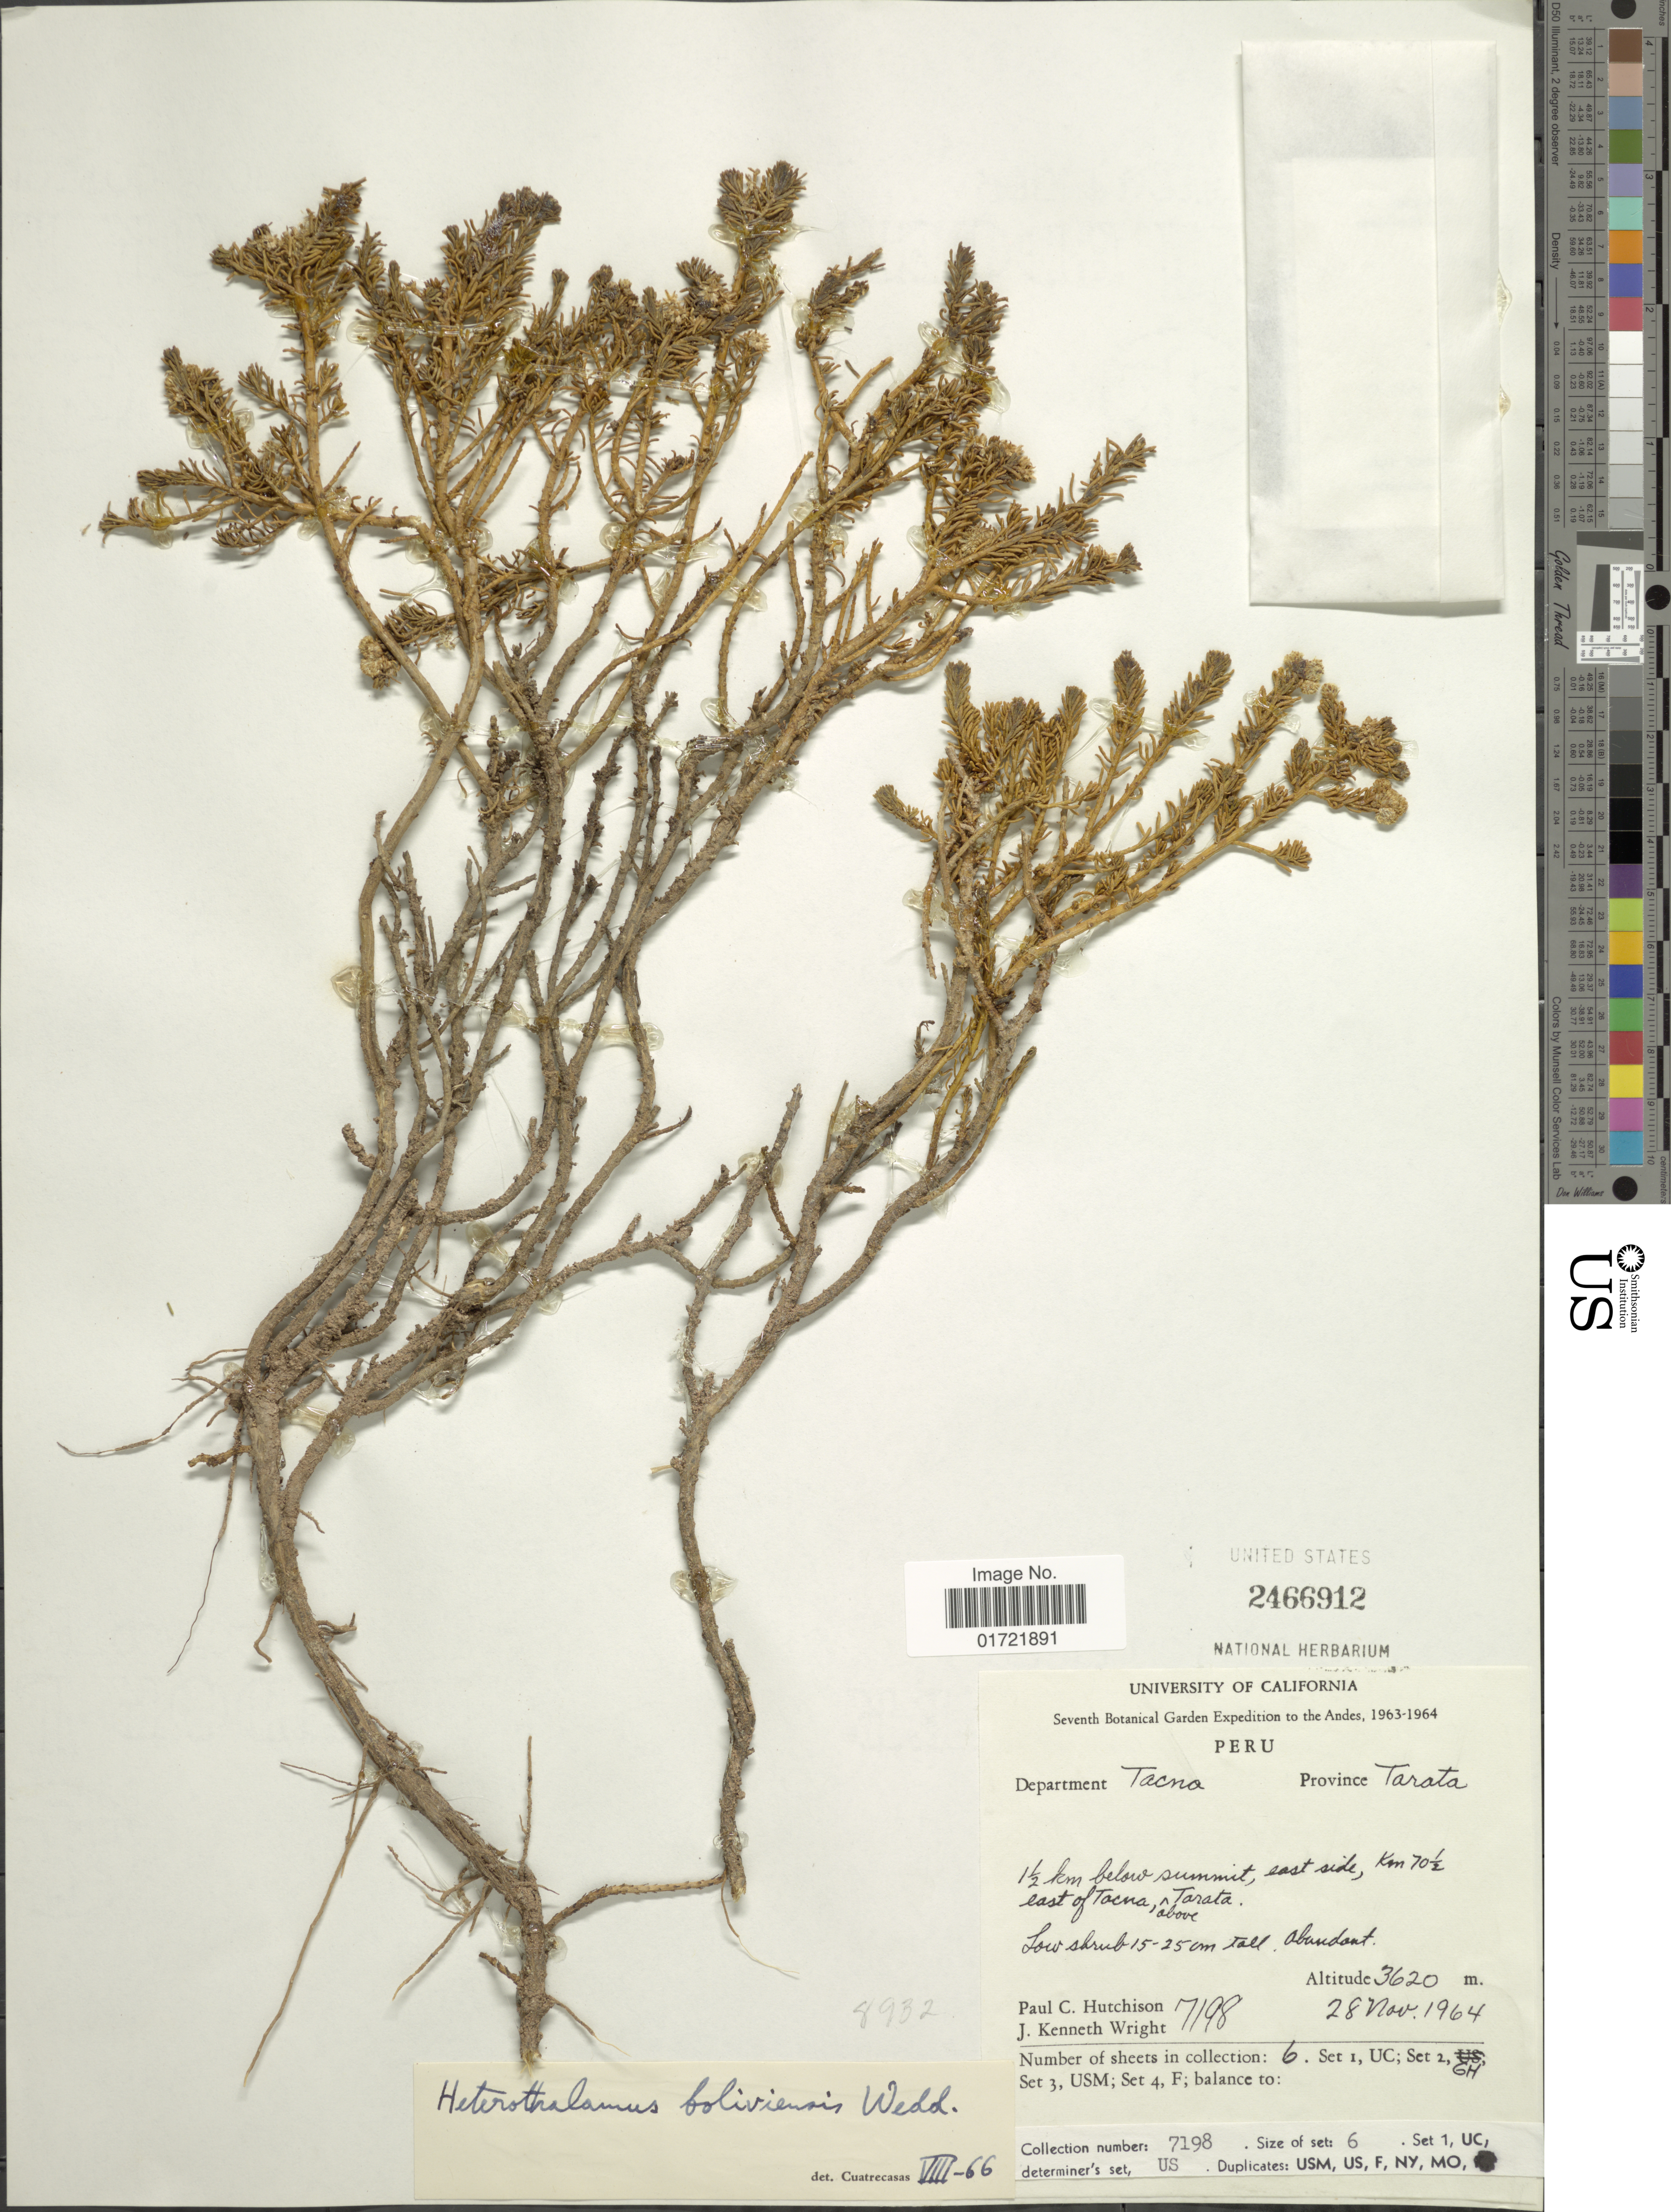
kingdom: Plantae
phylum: Tracheophyta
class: Magnoliopsida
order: Asterales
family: Asteraceae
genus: Baccharis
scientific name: Baccharis bolivensis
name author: (Wedd.) Cabrera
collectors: P. C. Hutchison & J. K. Wright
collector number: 7198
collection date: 1964-11-28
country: Peru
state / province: Tacna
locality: Province Tarata. 1 1/2 km below summit, east side, Km 70 1/2 east of Tacna, above Tarata.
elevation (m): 3620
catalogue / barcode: US 2466912